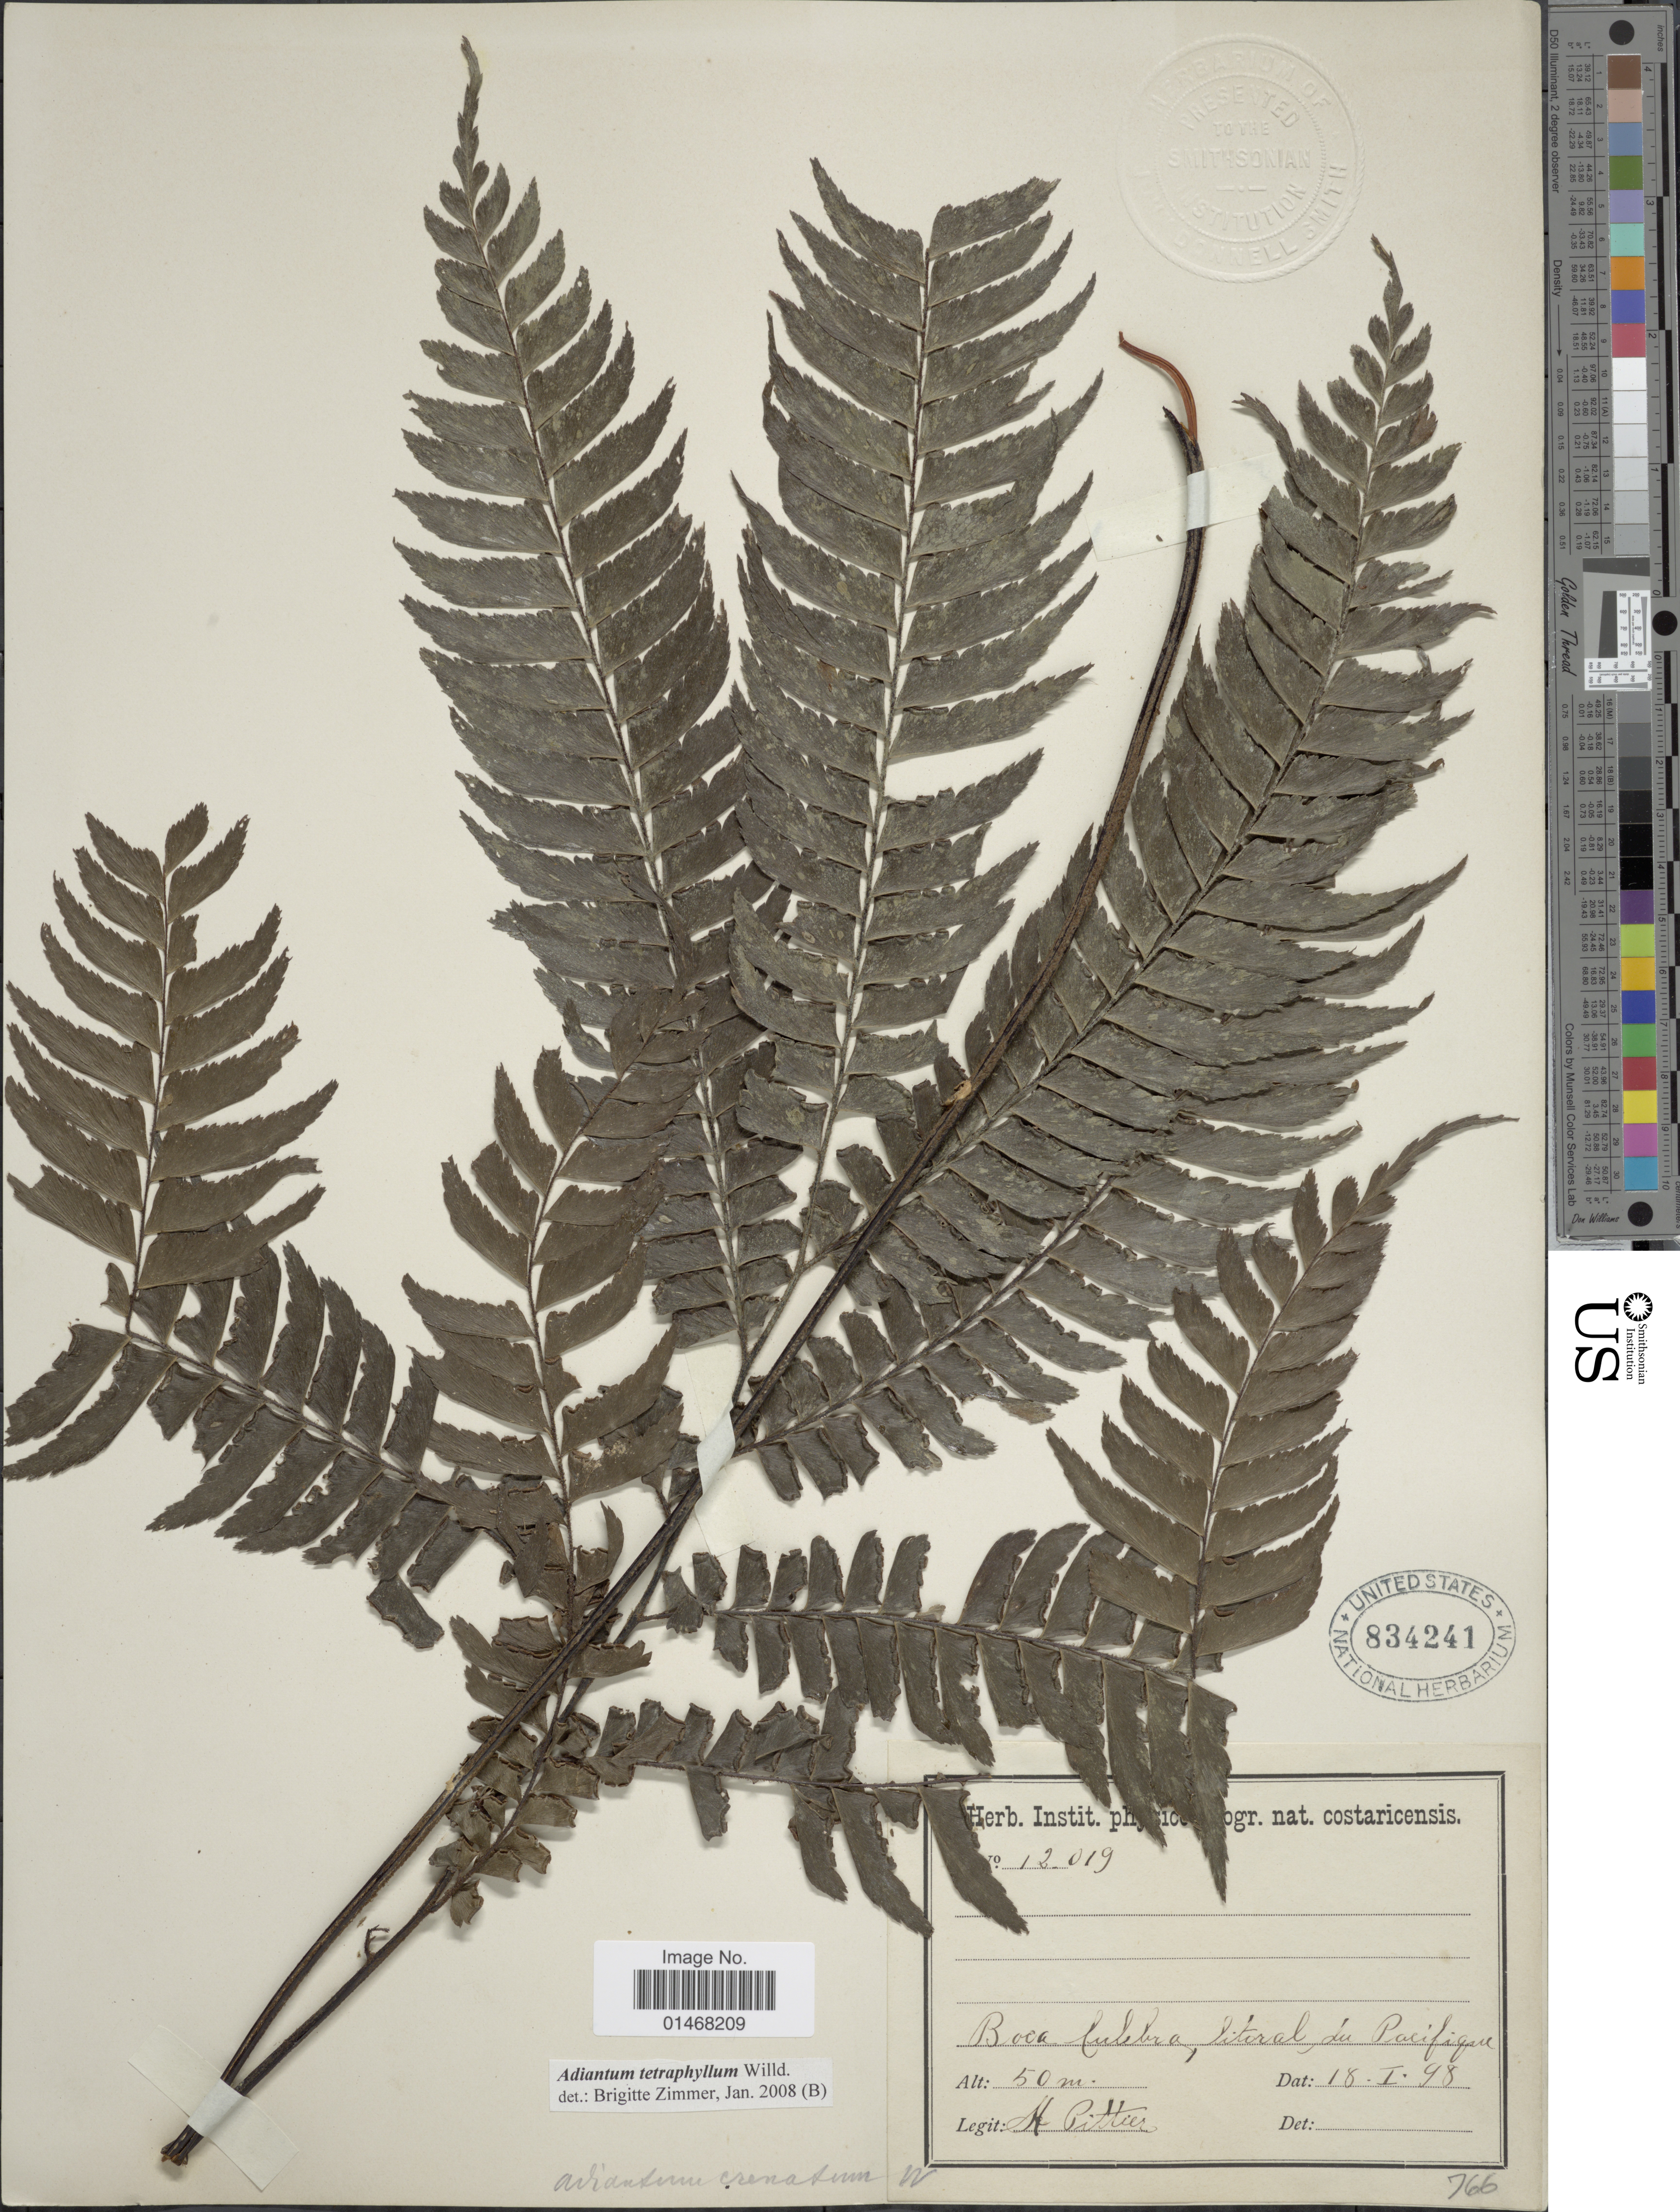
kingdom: Plantae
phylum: Tracheophyta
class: Polypodiopsida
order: Polypodiales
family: Pteridaceae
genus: Adiantum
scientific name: Adiantum tetraphyllum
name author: Humb. & Bonpl. ex Willd.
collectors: H. F. Pittier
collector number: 12019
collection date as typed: Transcribed d/m/y: 18/1/98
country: Costa Rica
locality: Boca Culebra, litoral du Pacifique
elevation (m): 50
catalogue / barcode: US 834241